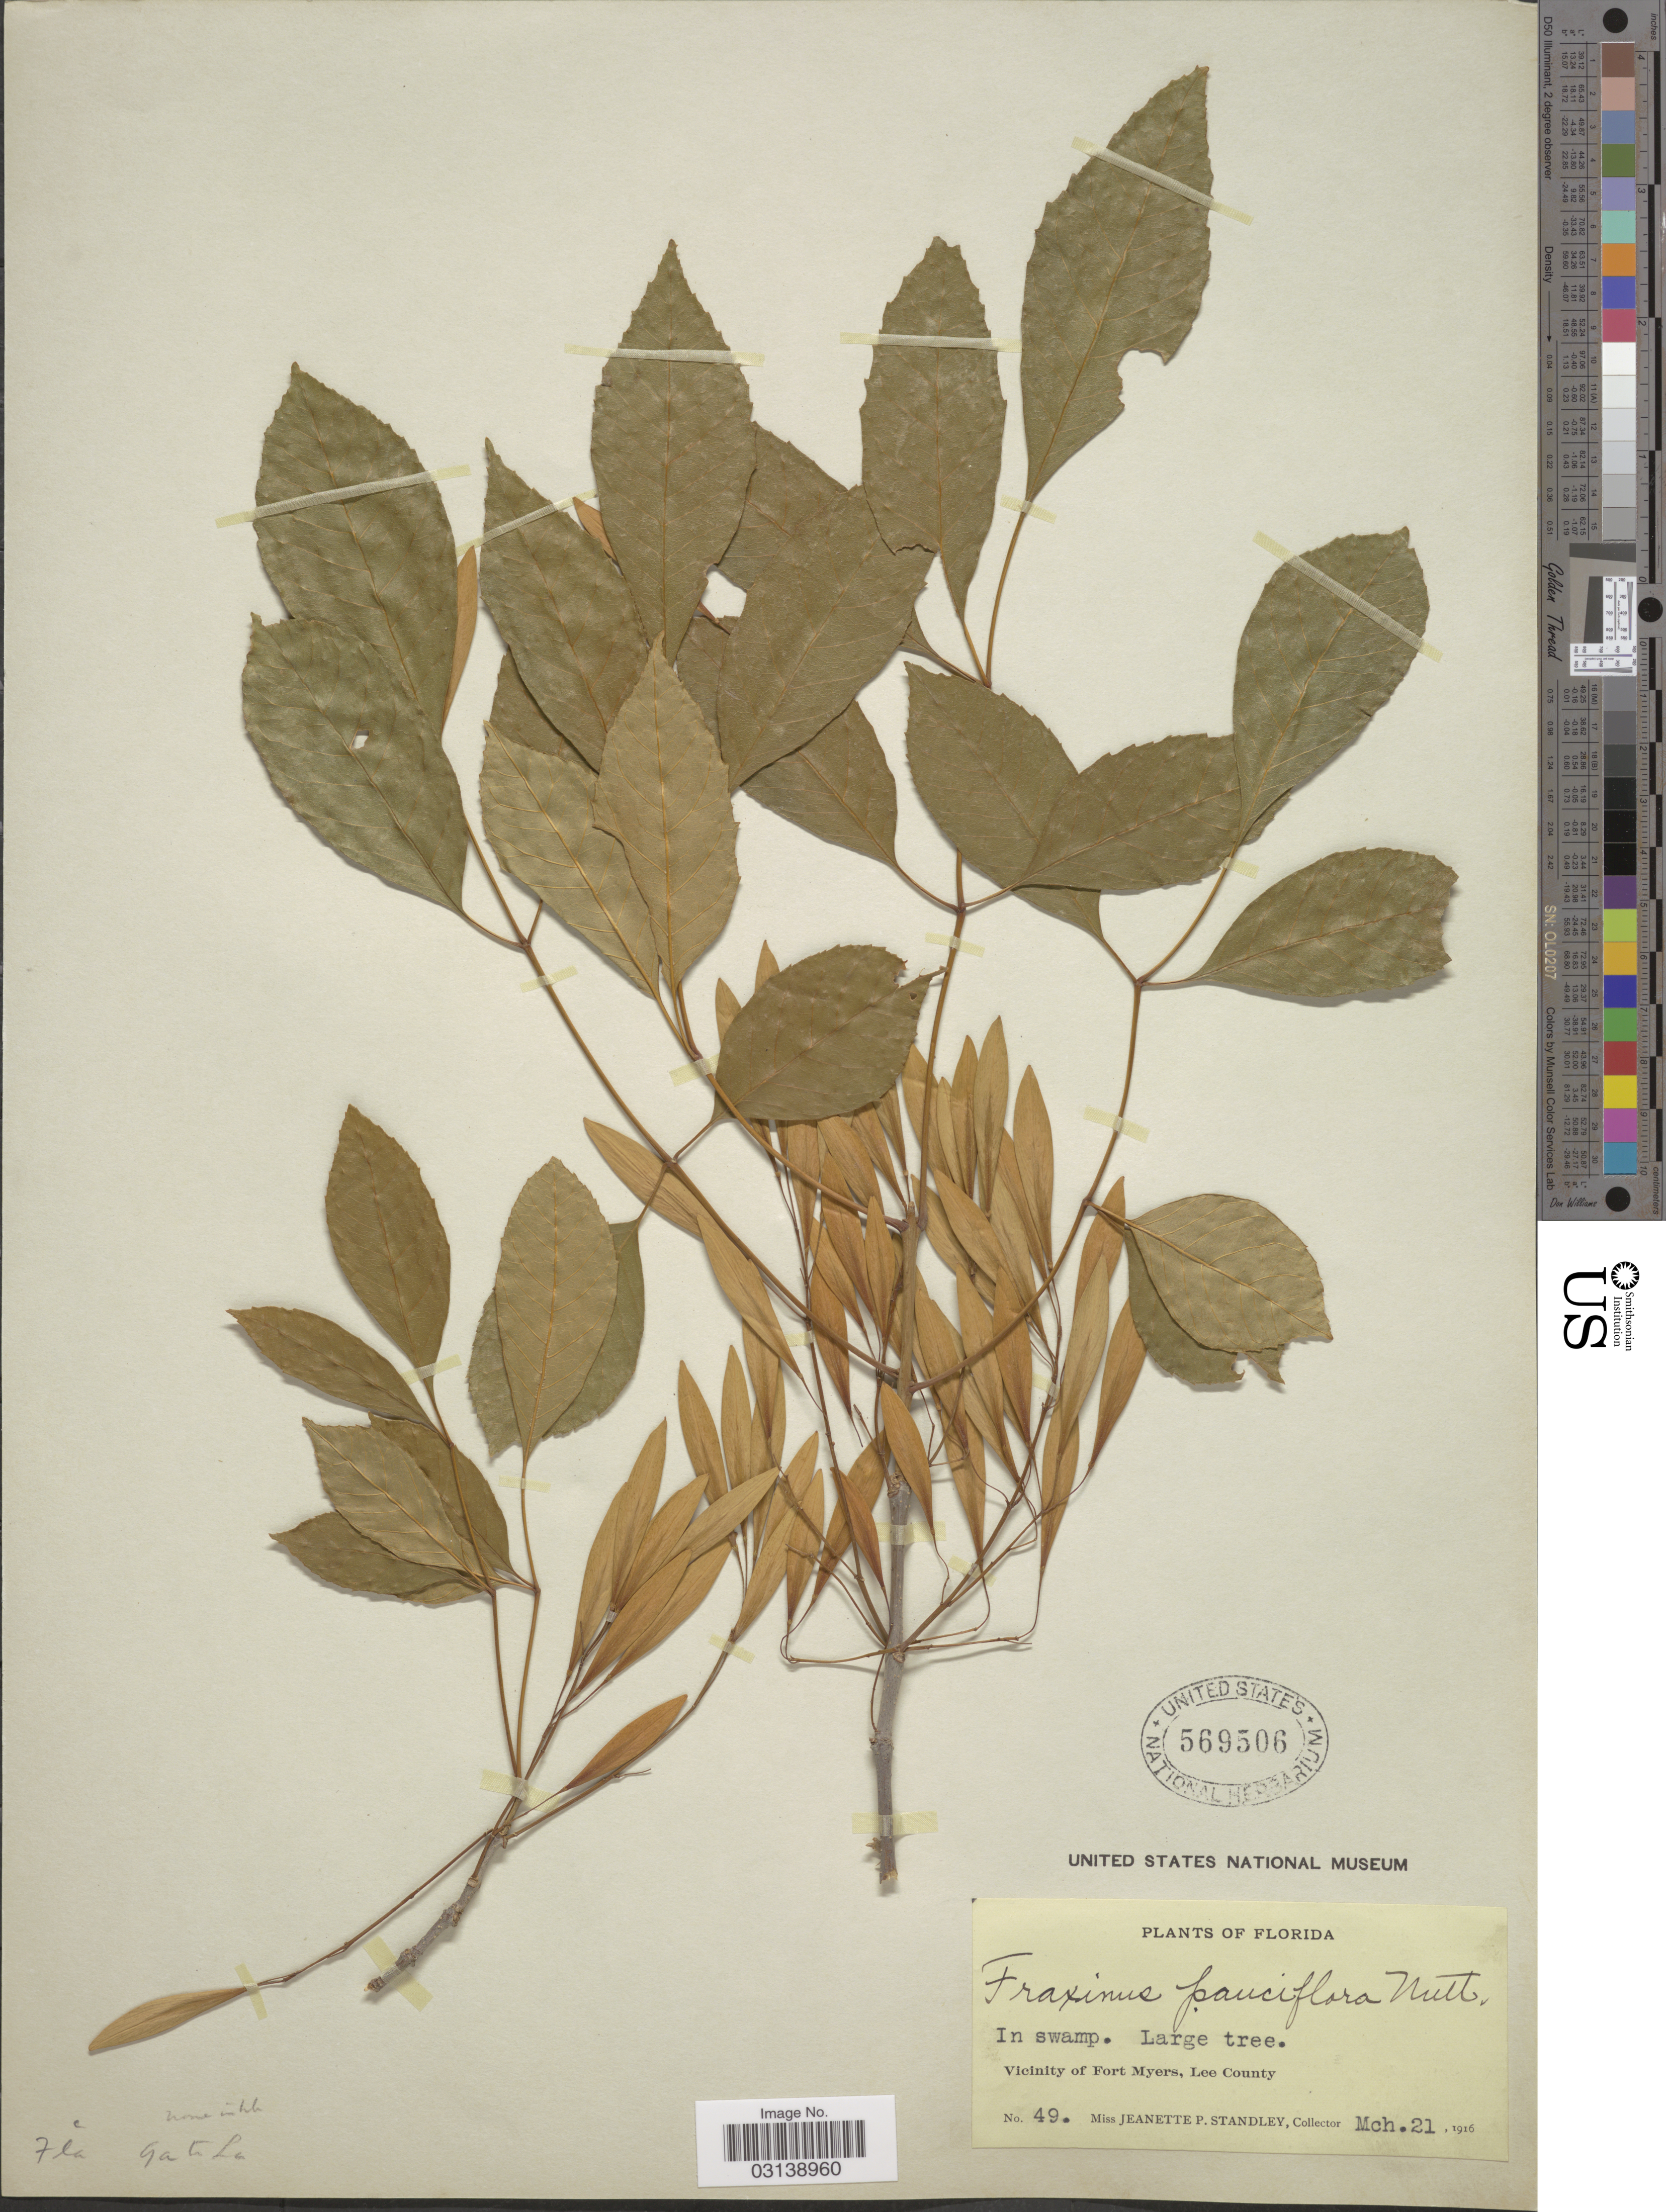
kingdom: Plantae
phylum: Tracheophyta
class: Magnoliopsida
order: Lamiales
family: Oleaceae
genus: Fraxinus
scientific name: Fraxinus pauciflora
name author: Nutt.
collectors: J. P. Standley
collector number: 49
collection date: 1916-03-21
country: United States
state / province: Florida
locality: Vicinity of Fort Myers, Lee County.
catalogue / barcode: US 569506